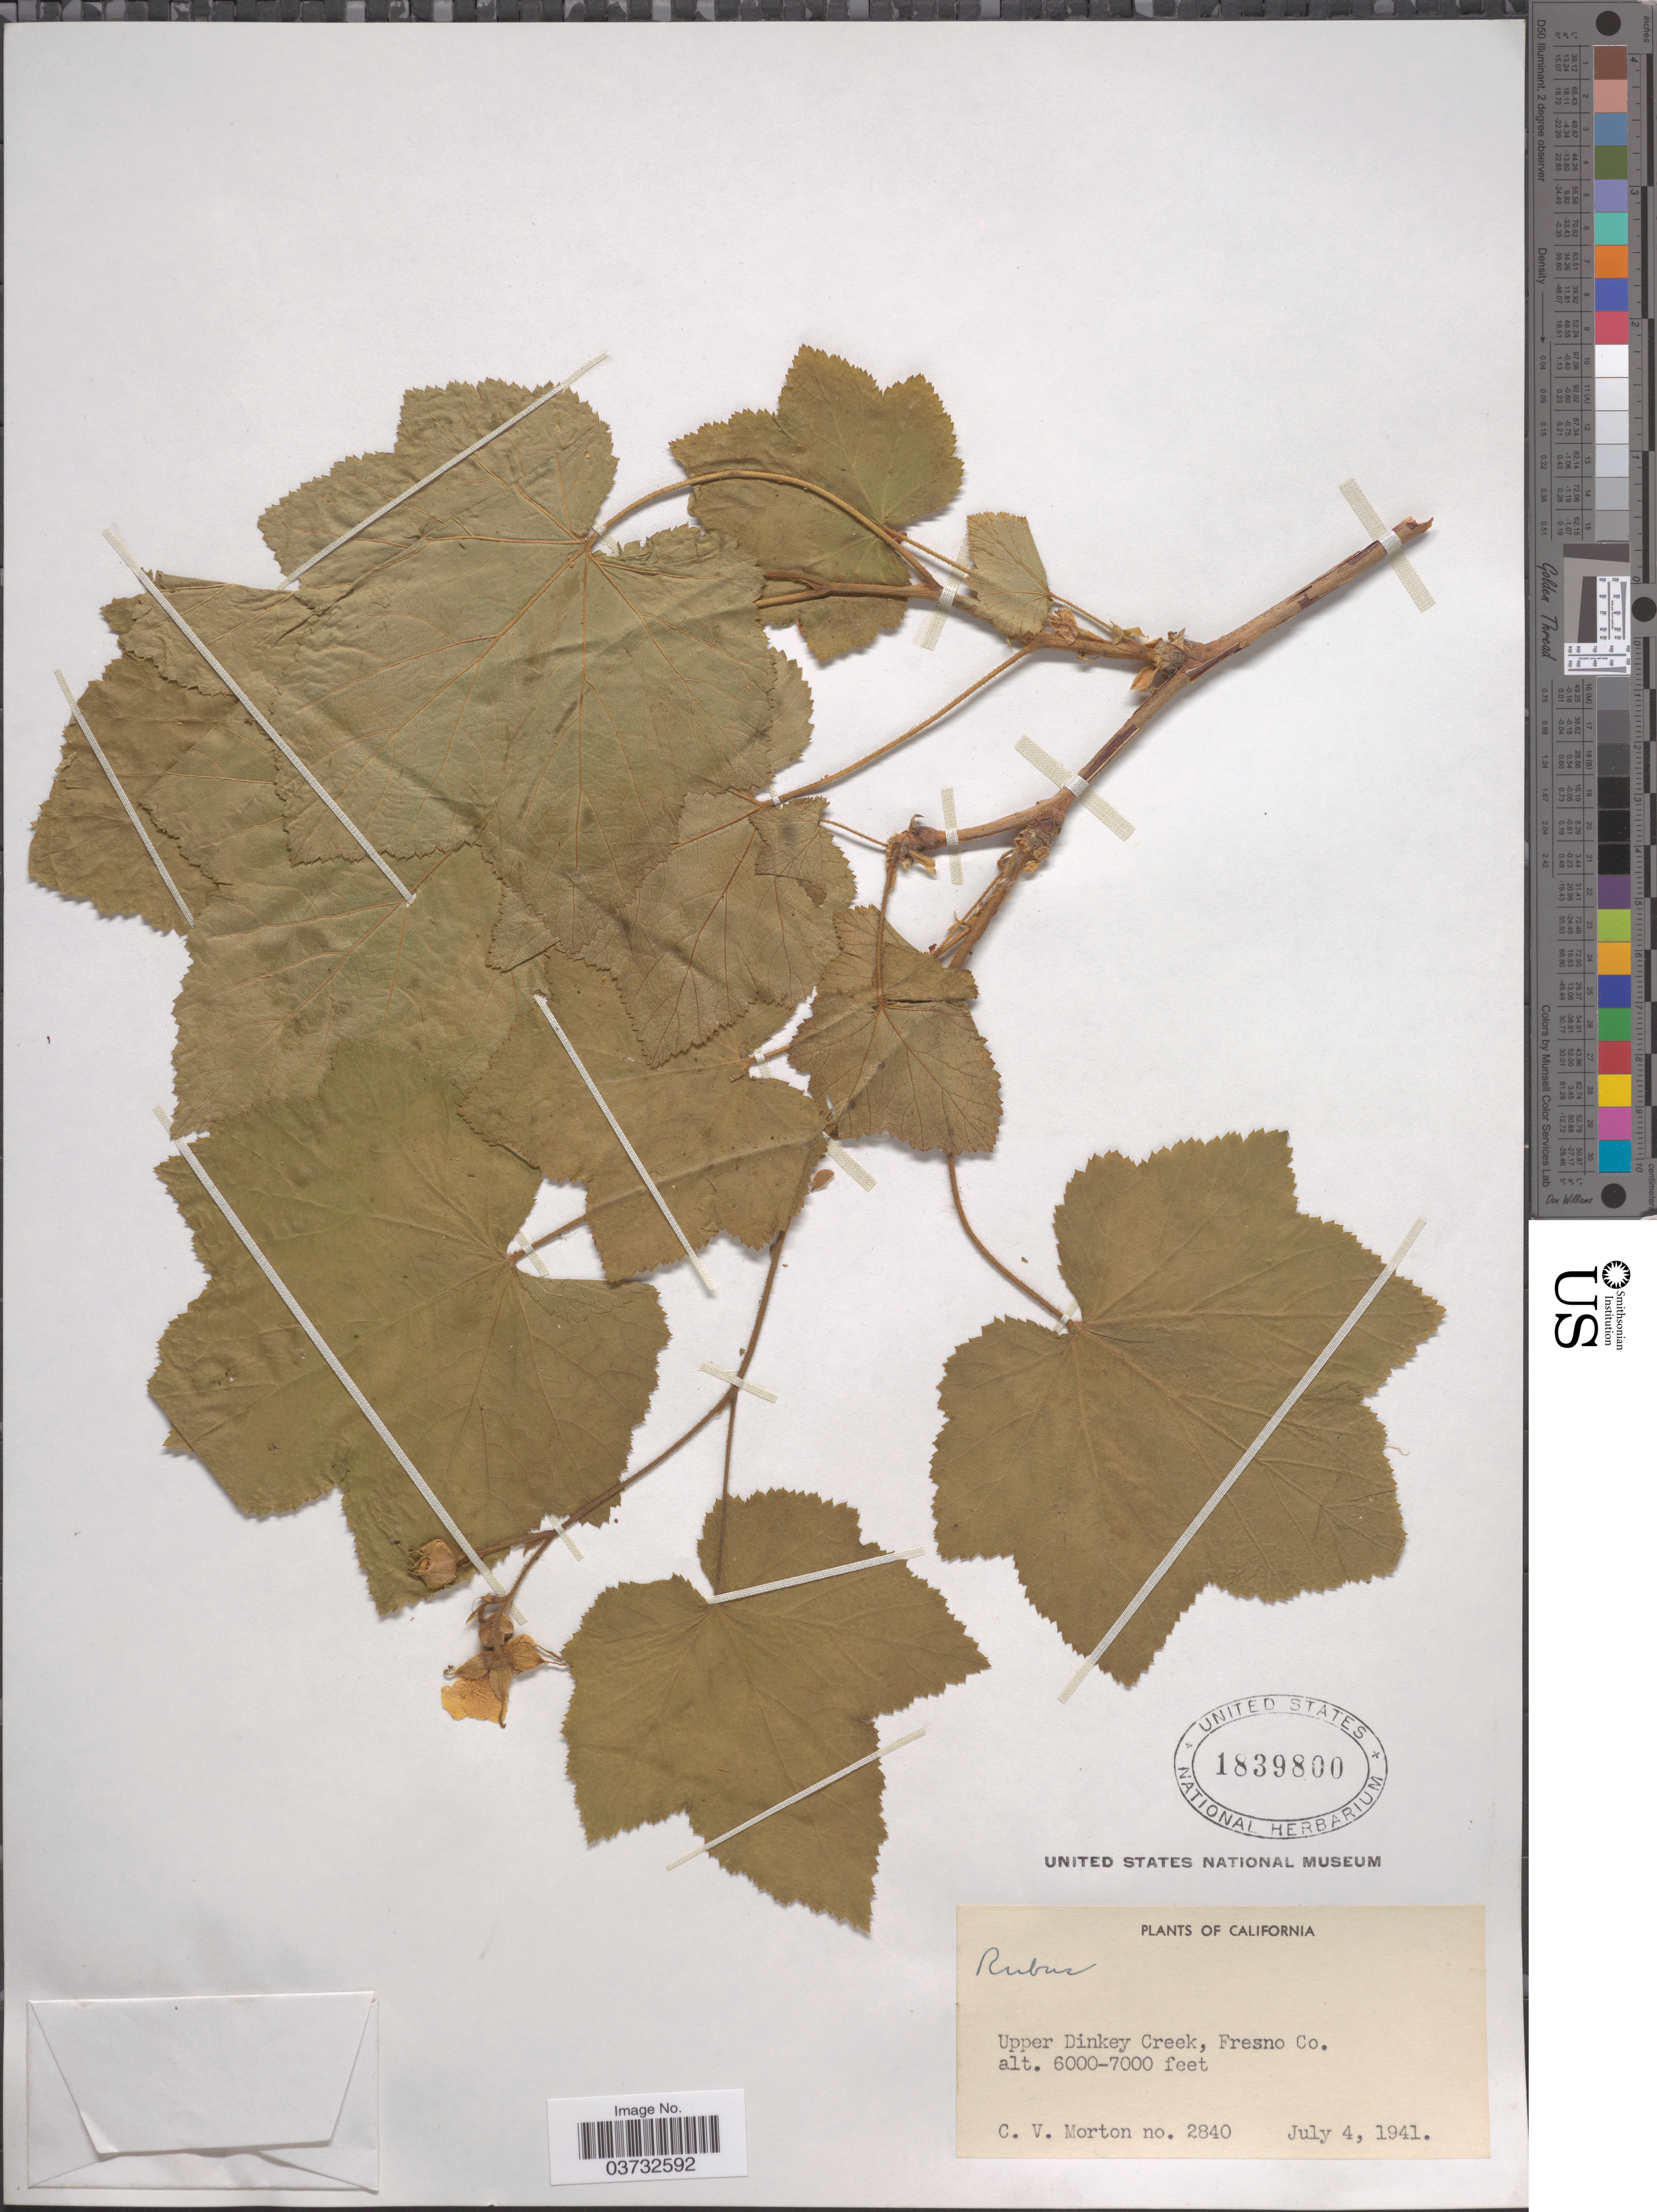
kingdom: Plantae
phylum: Tracheophyta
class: Magnoliopsida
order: Rosales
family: Rosaceae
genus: Rubus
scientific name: Rubus sp.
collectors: C. V. Morton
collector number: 2840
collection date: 1941-07-04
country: United States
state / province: California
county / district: Fresno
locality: Upper Dinkey Creek, Fresno Co.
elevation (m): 1829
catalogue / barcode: US 1839800